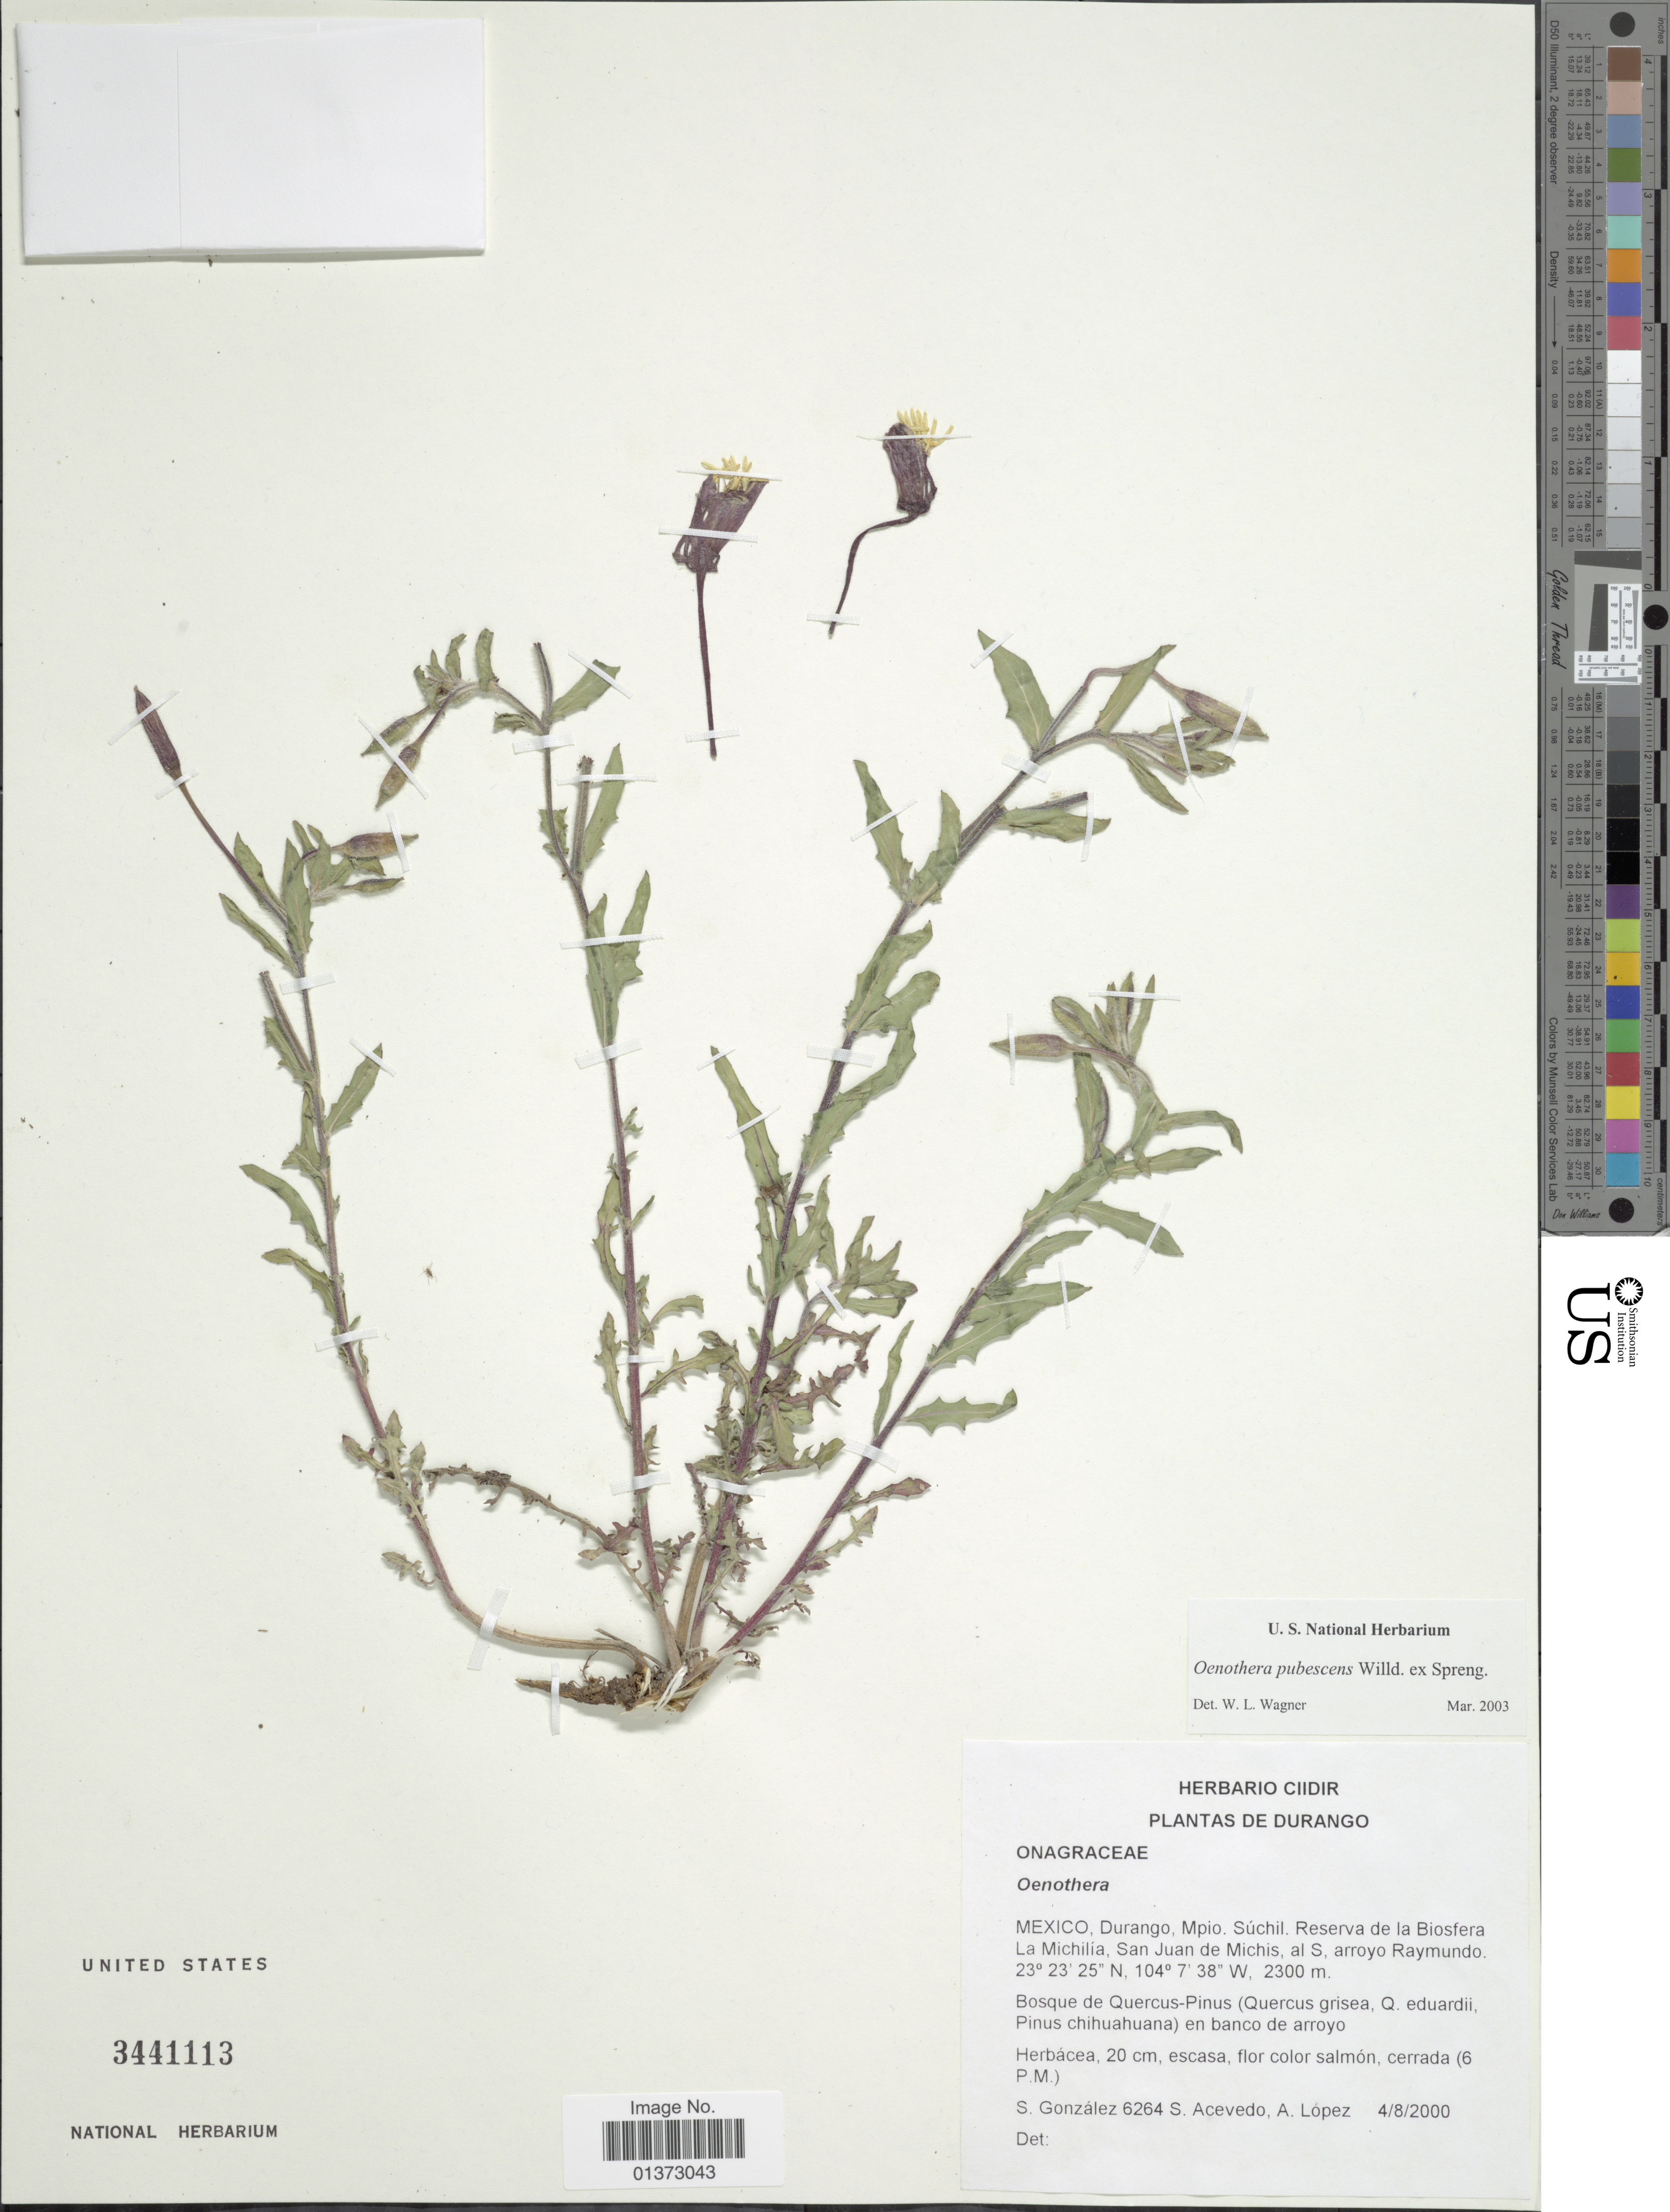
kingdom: Plantae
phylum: Tracheophyta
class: Magnoliopsida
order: Myrtales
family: Onagraceae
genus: Oenothera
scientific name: Oenothera pubescens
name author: Willd. ex Spreng.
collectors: S. González, S. Acevedo & A. Lopez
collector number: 6264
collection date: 2000-08-04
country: Mexico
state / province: Durango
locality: Mpio. Súchil, Reserva de la Biosfera La Michilia, San Juan de Michis, al S, arroyo Raymundo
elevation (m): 2300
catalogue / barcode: US 3441113